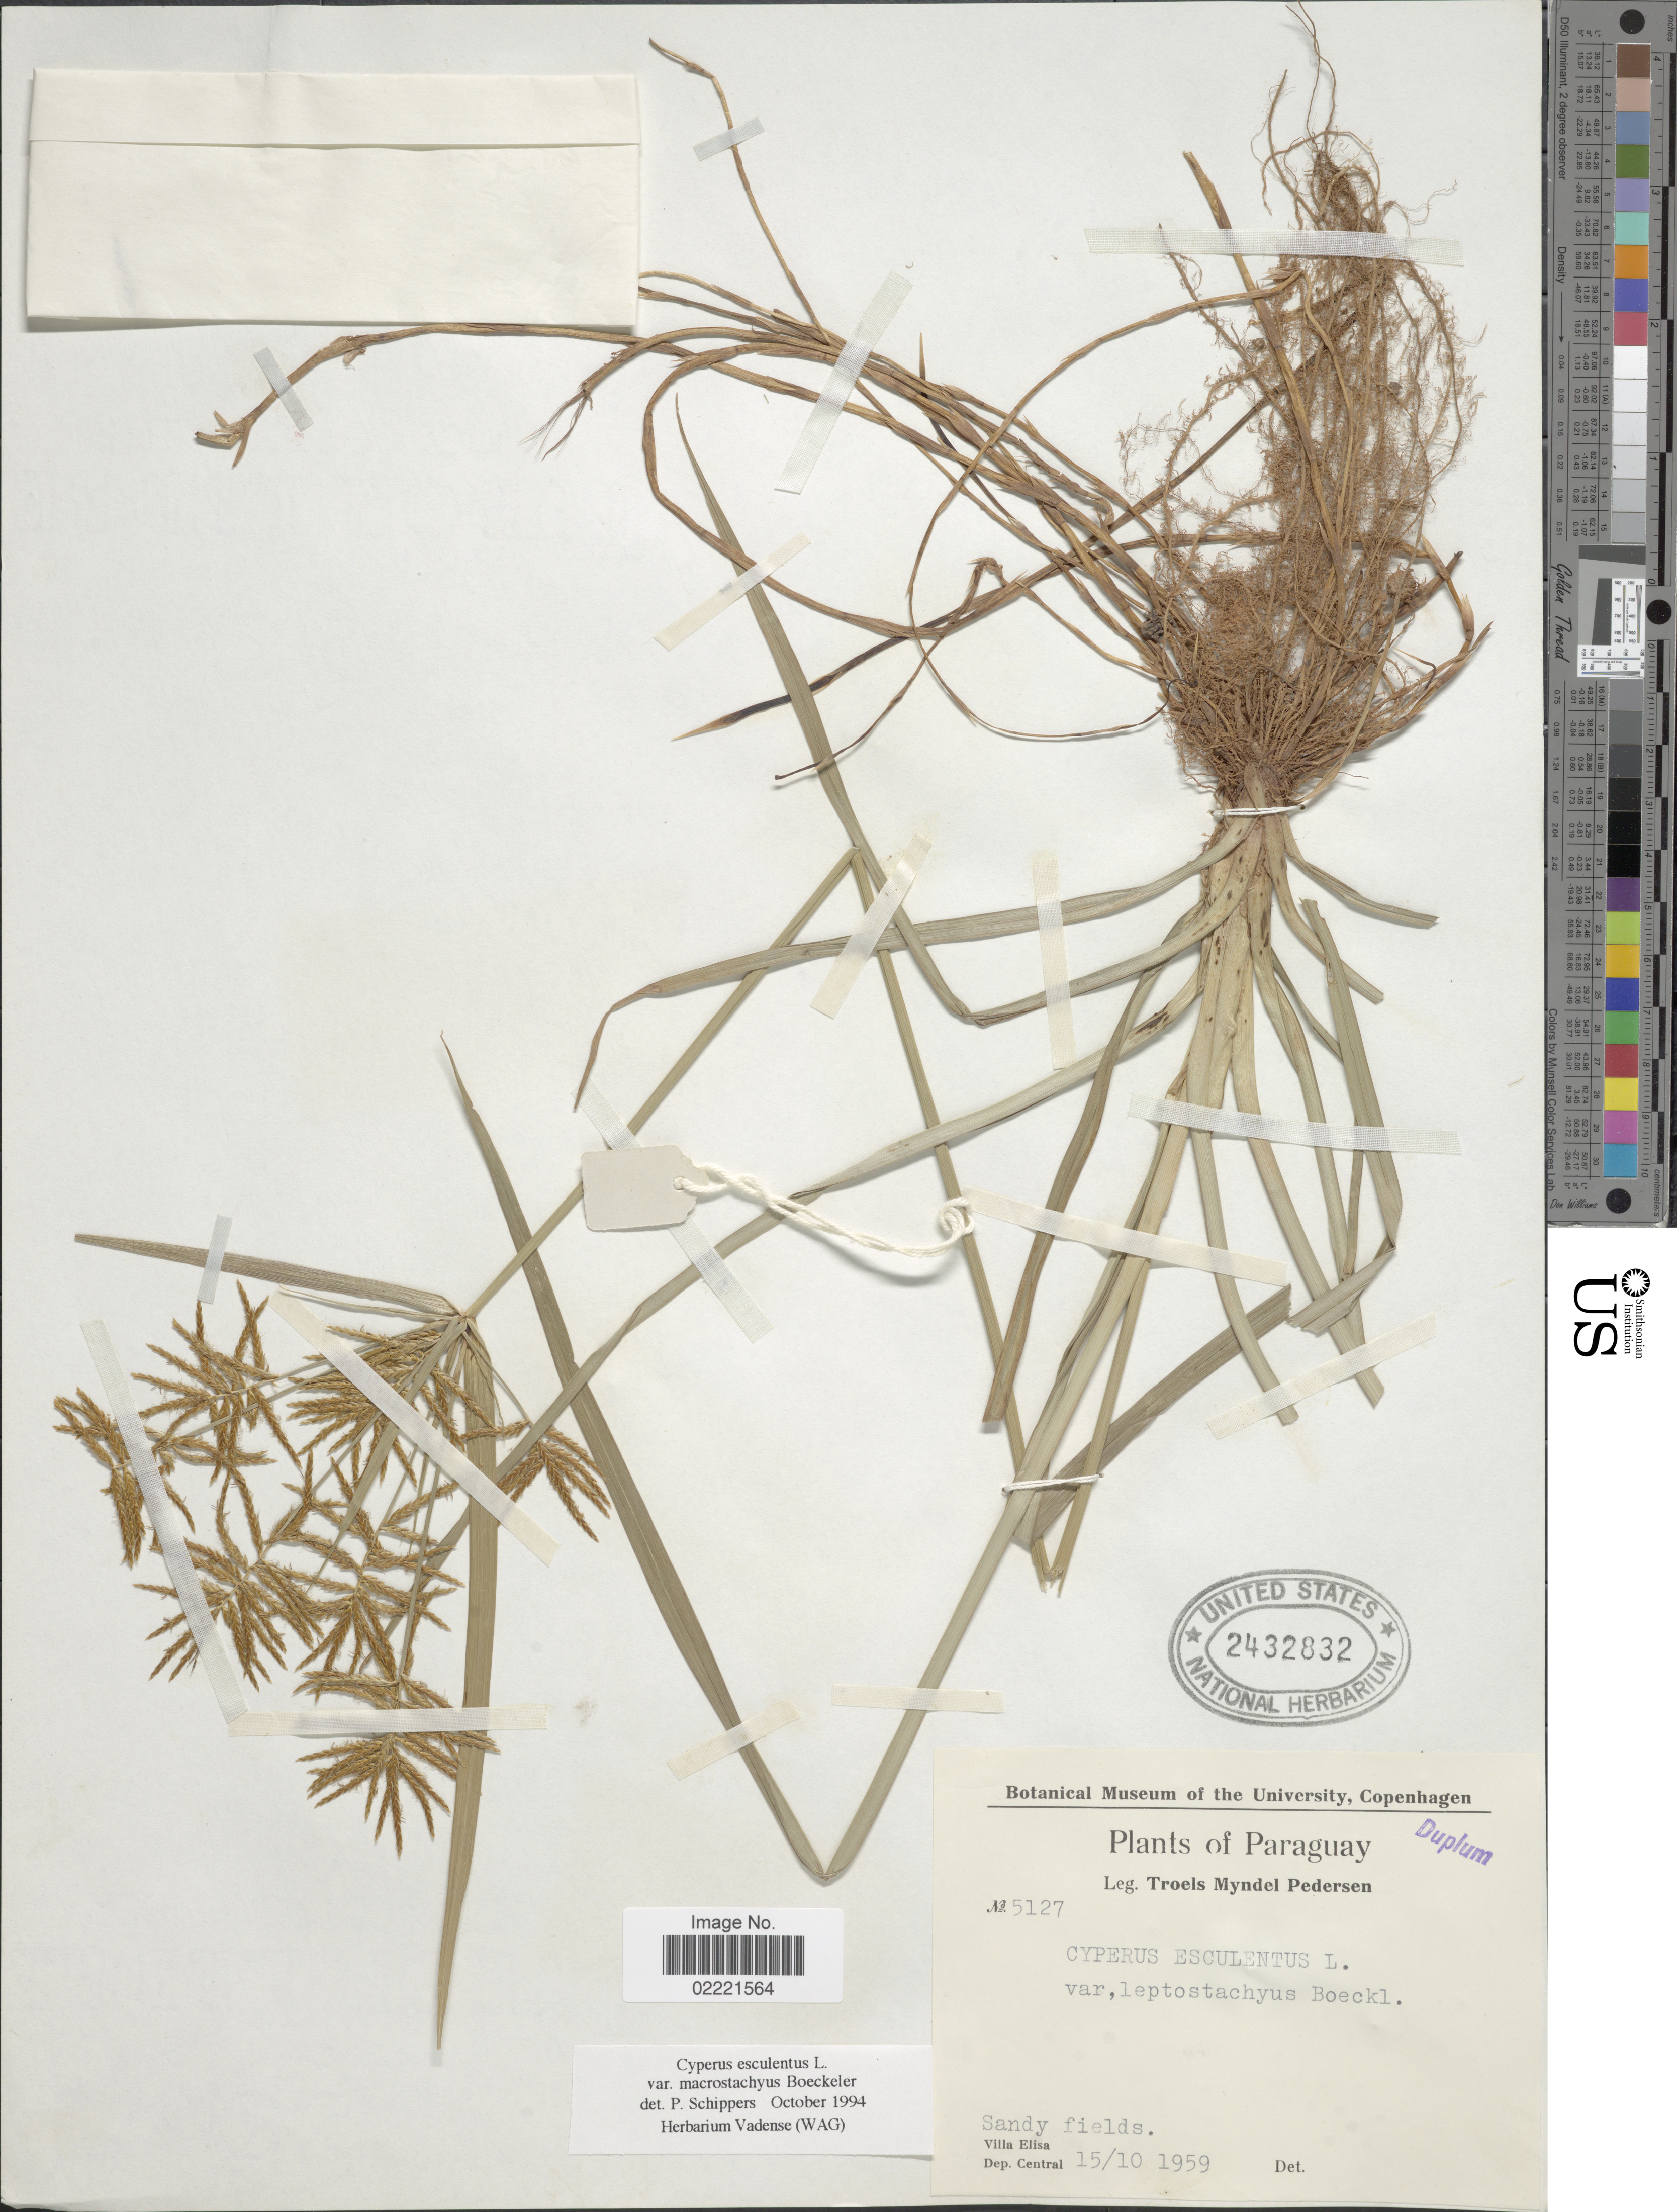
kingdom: Plantae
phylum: Tracheophyta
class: Liliopsida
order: Poales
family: Cyperaceae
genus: Cyperus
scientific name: Cyperus esculentus var. macrostachyus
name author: Boeckeler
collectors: T. Pederson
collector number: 5127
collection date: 1959-10-15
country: Paraguay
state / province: Central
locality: Villa Elisa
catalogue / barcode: US 2432832